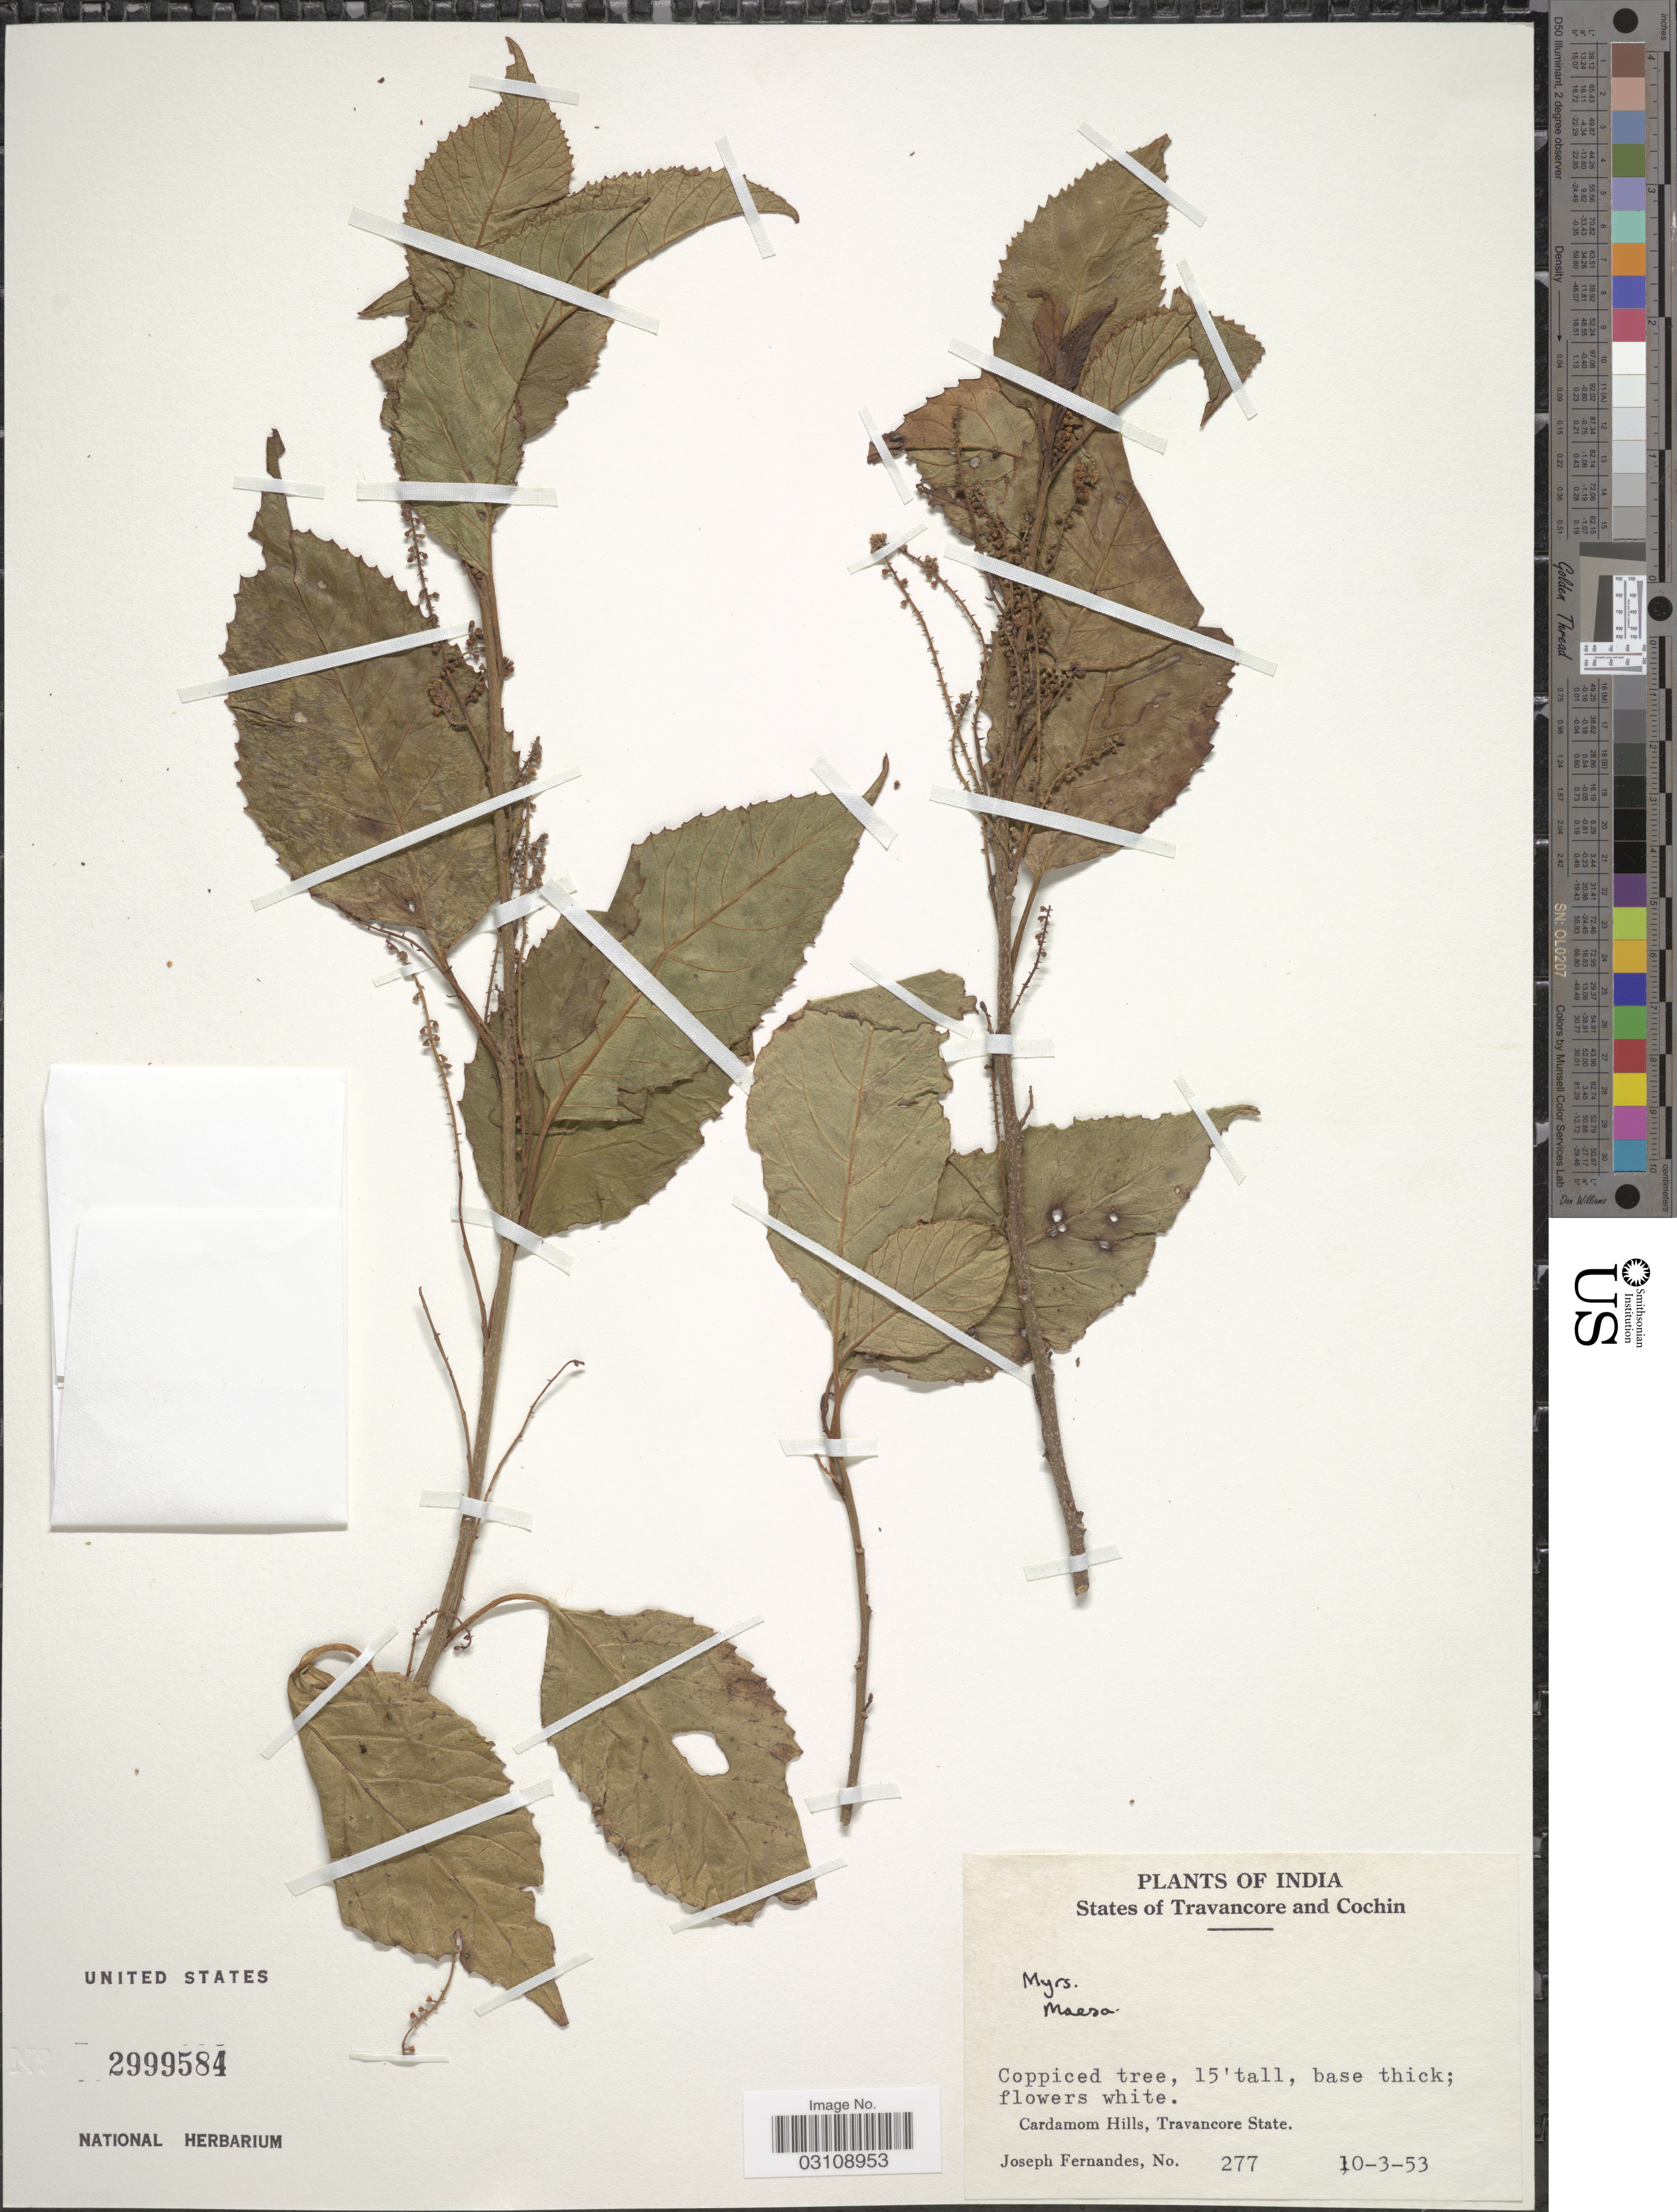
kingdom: Plantae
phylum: Tracheophyta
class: Magnoliopsida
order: Ericales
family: Primulaceae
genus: Maesa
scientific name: Maesa tenera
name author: Mez in Engl.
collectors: J. Fernandes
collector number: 277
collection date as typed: Transcribed d/m/y: 10/3/53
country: India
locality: States of Travancore and Cochin. Cardamon Hills, Travancore State.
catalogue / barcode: US 2999584